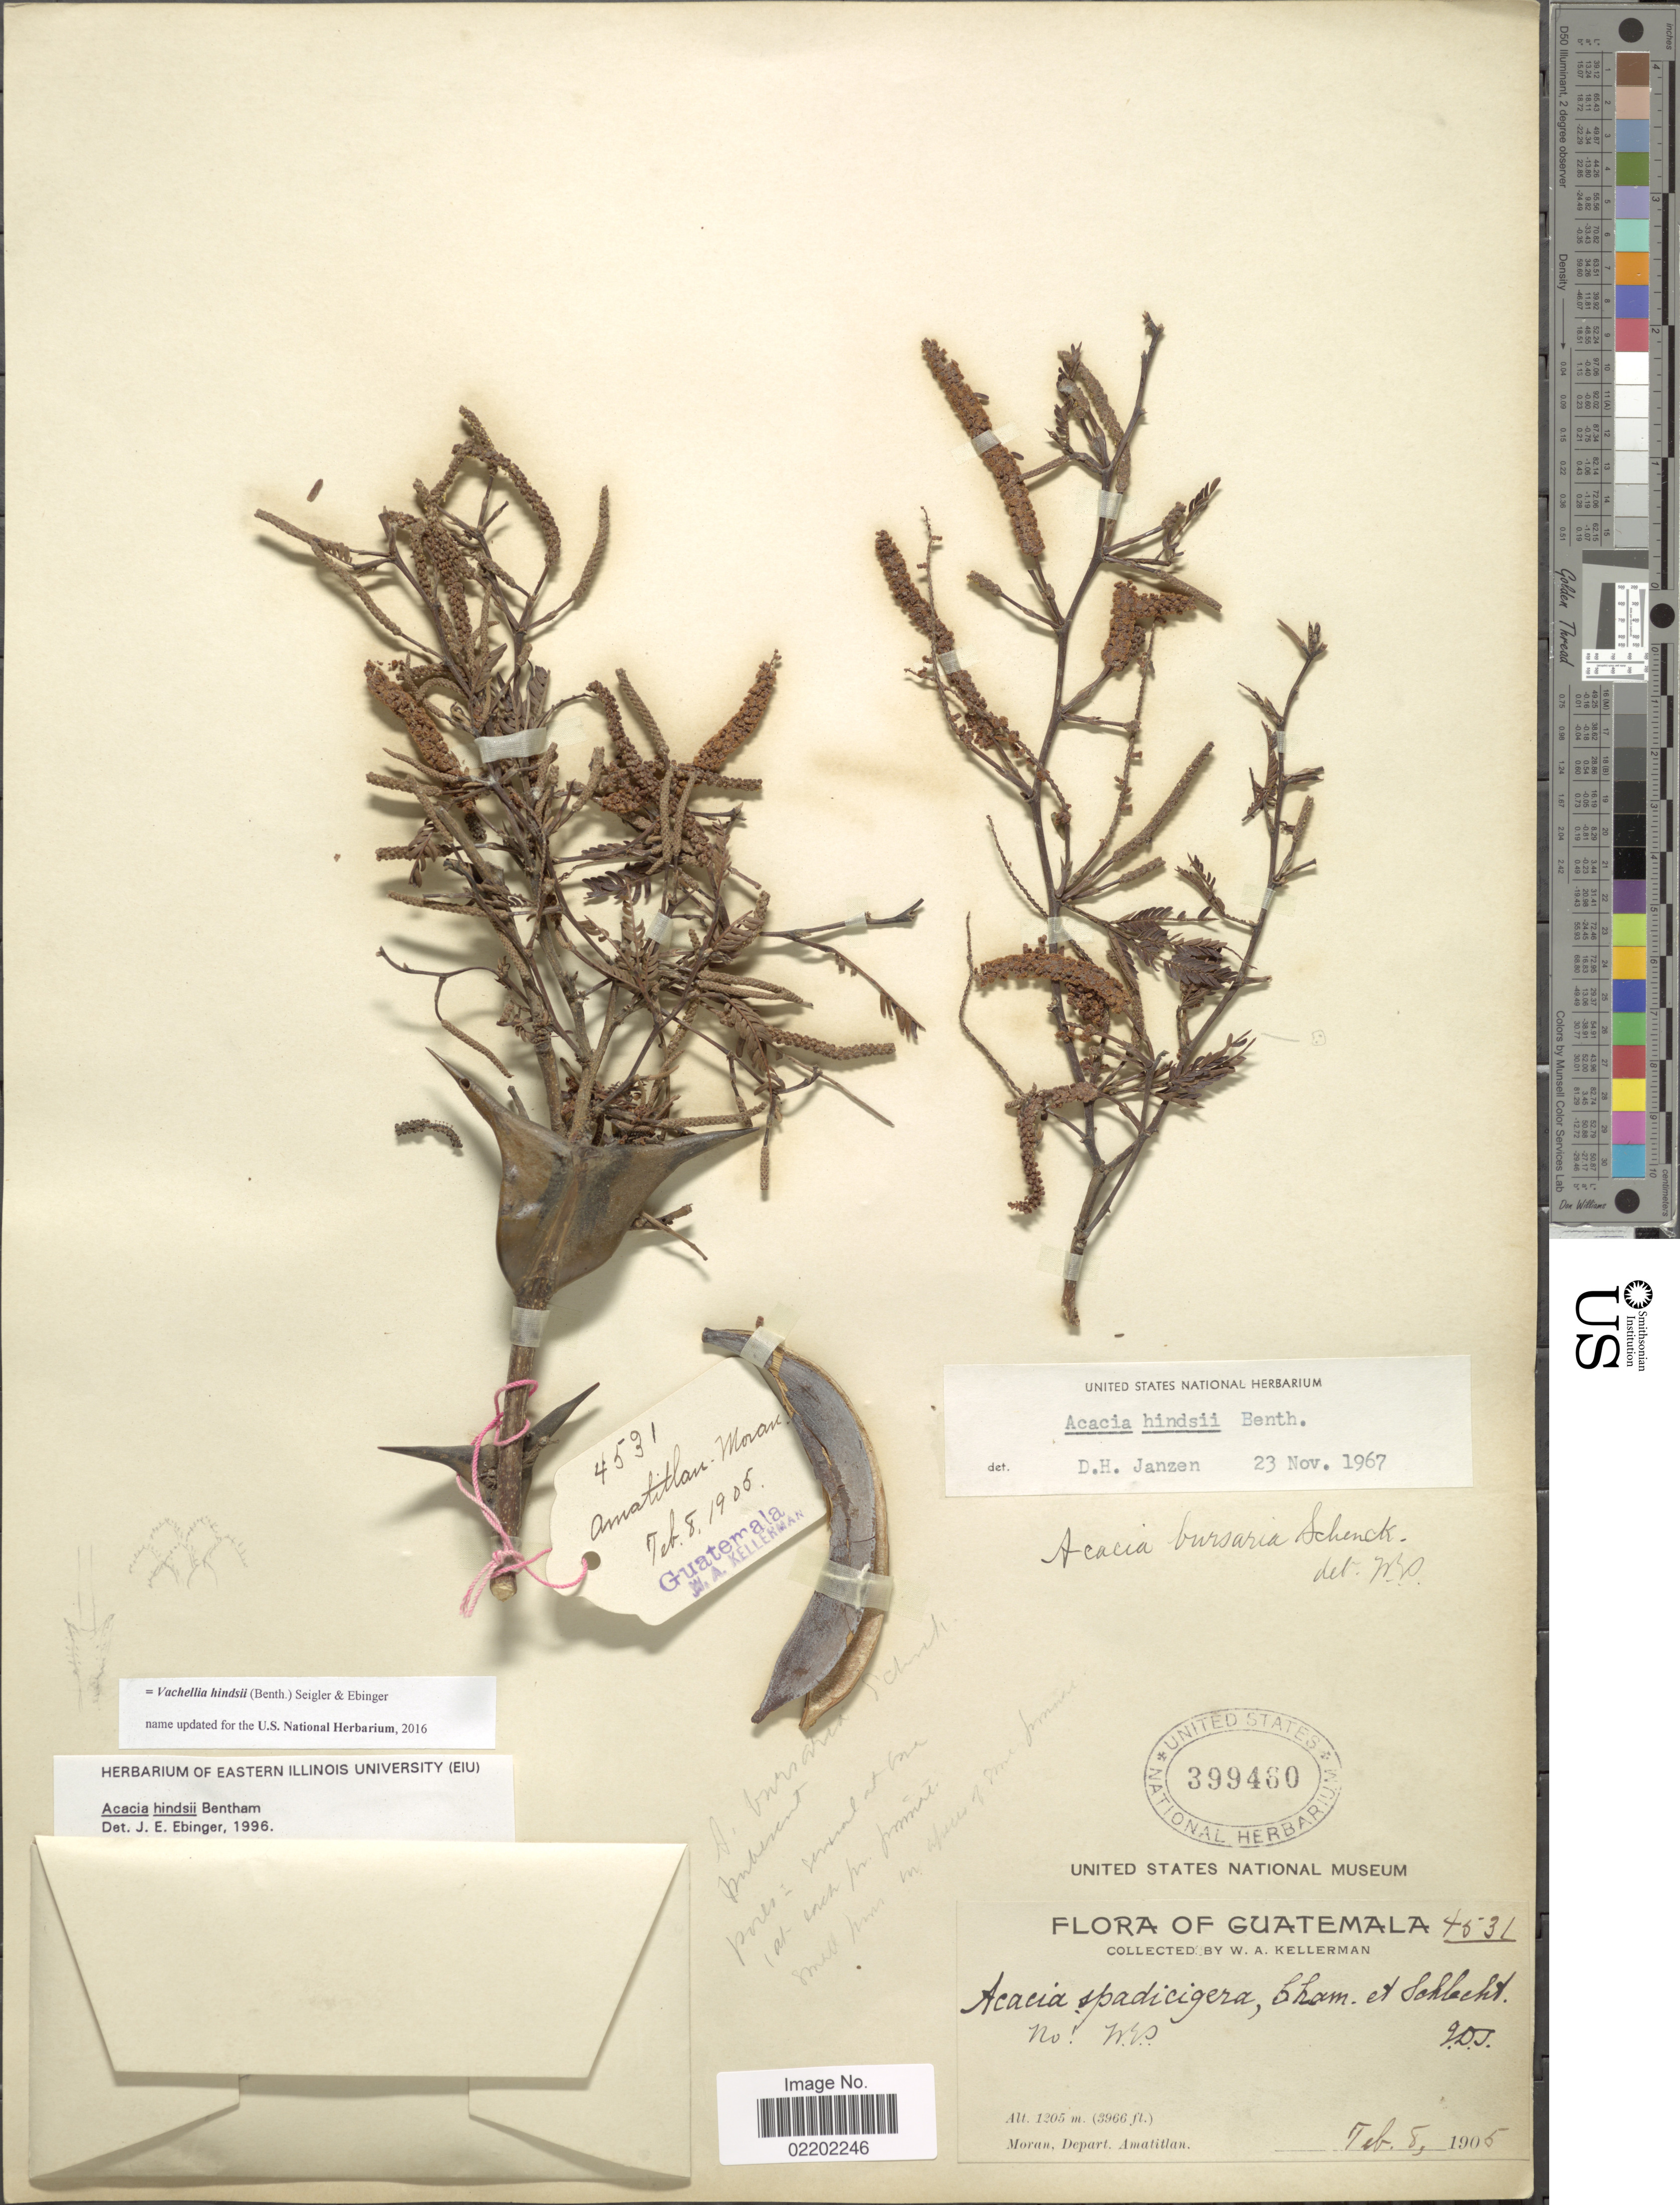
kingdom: Plantae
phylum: Tracheophyta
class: Magnoliopsida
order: Fabales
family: Fabaceae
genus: Vachellia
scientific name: Vachellia hindsii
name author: (Benth.) Seigler & Ebinger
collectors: W. Kellerman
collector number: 4531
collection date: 1905-02-08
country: Guatemala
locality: Moran, Depart. Amatitlan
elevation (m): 1205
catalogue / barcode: US 399460